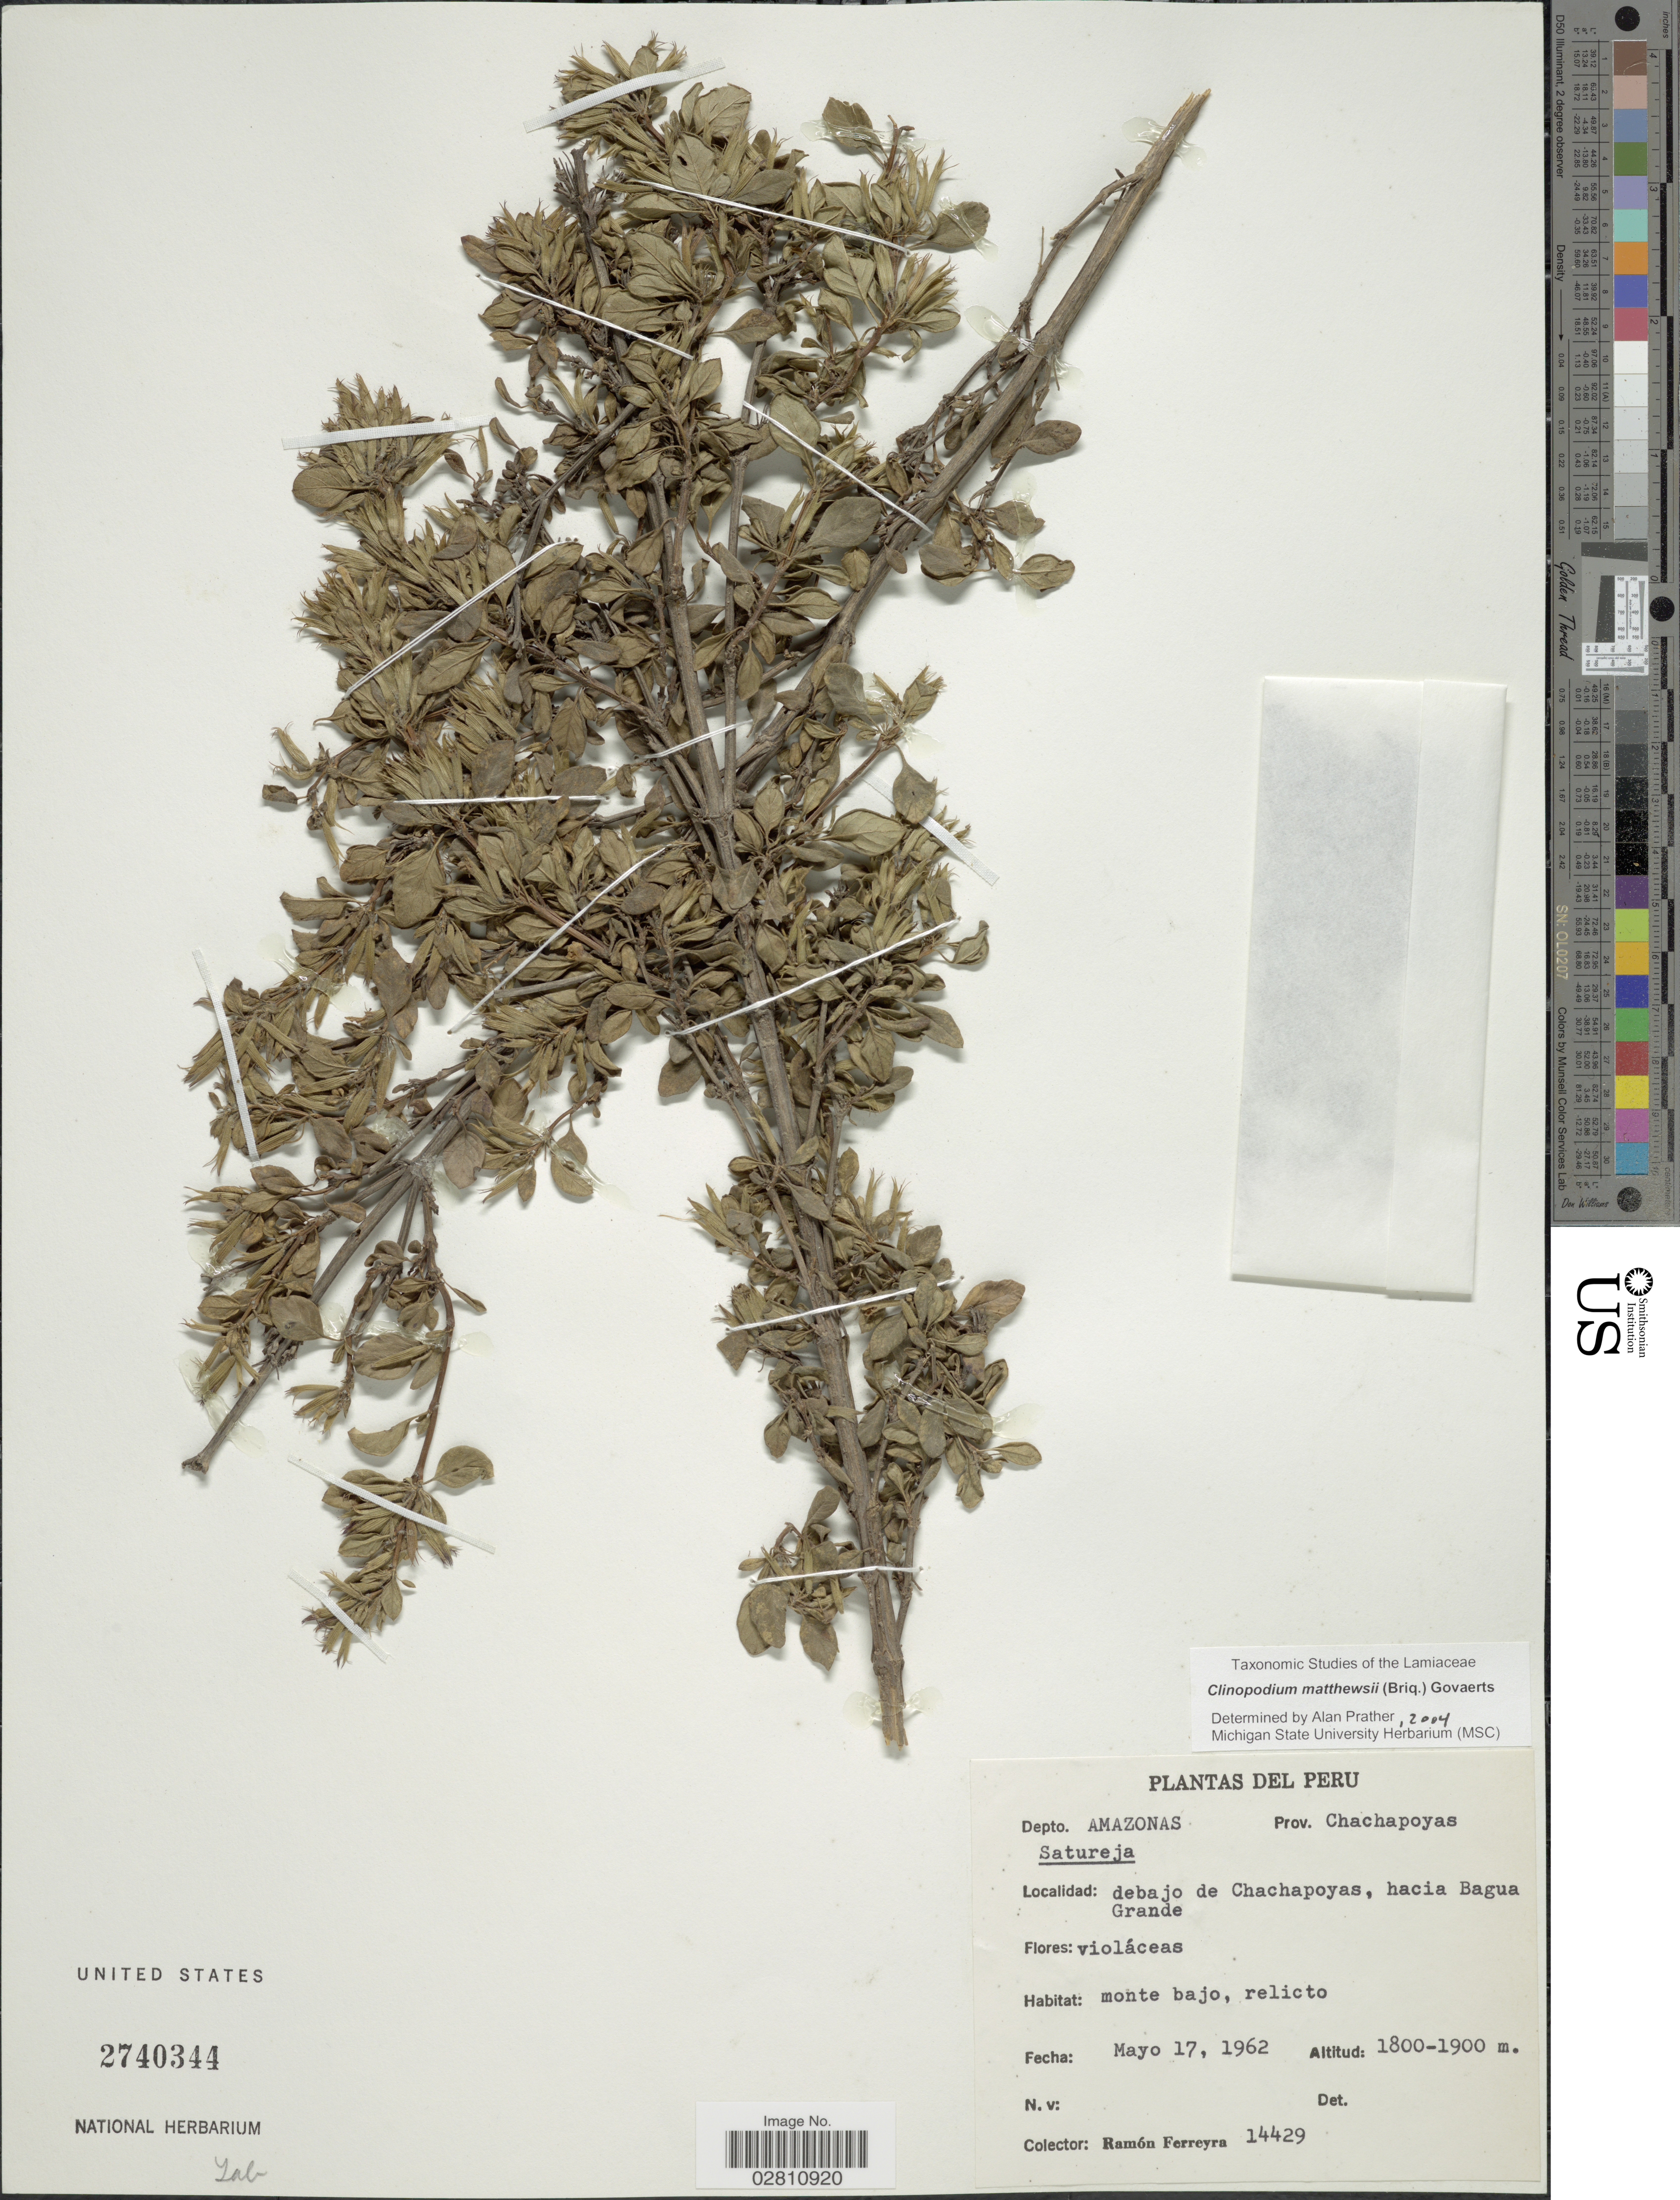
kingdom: Plantae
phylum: Tracheophyta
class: Magnoliopsida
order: Lamiales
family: Lamiaceae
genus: Clinopodium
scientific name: Clinopodium matthewsii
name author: (Briq.) Govaerts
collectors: R. A. Ferreyra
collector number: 14429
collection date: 1962-05-17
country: Peru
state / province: Amazonas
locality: Depto. Amazonas, Prov. Chachapoyas, debajo de Chachapoyas, hacia Bagua Grande.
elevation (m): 1800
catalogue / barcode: US 2740344